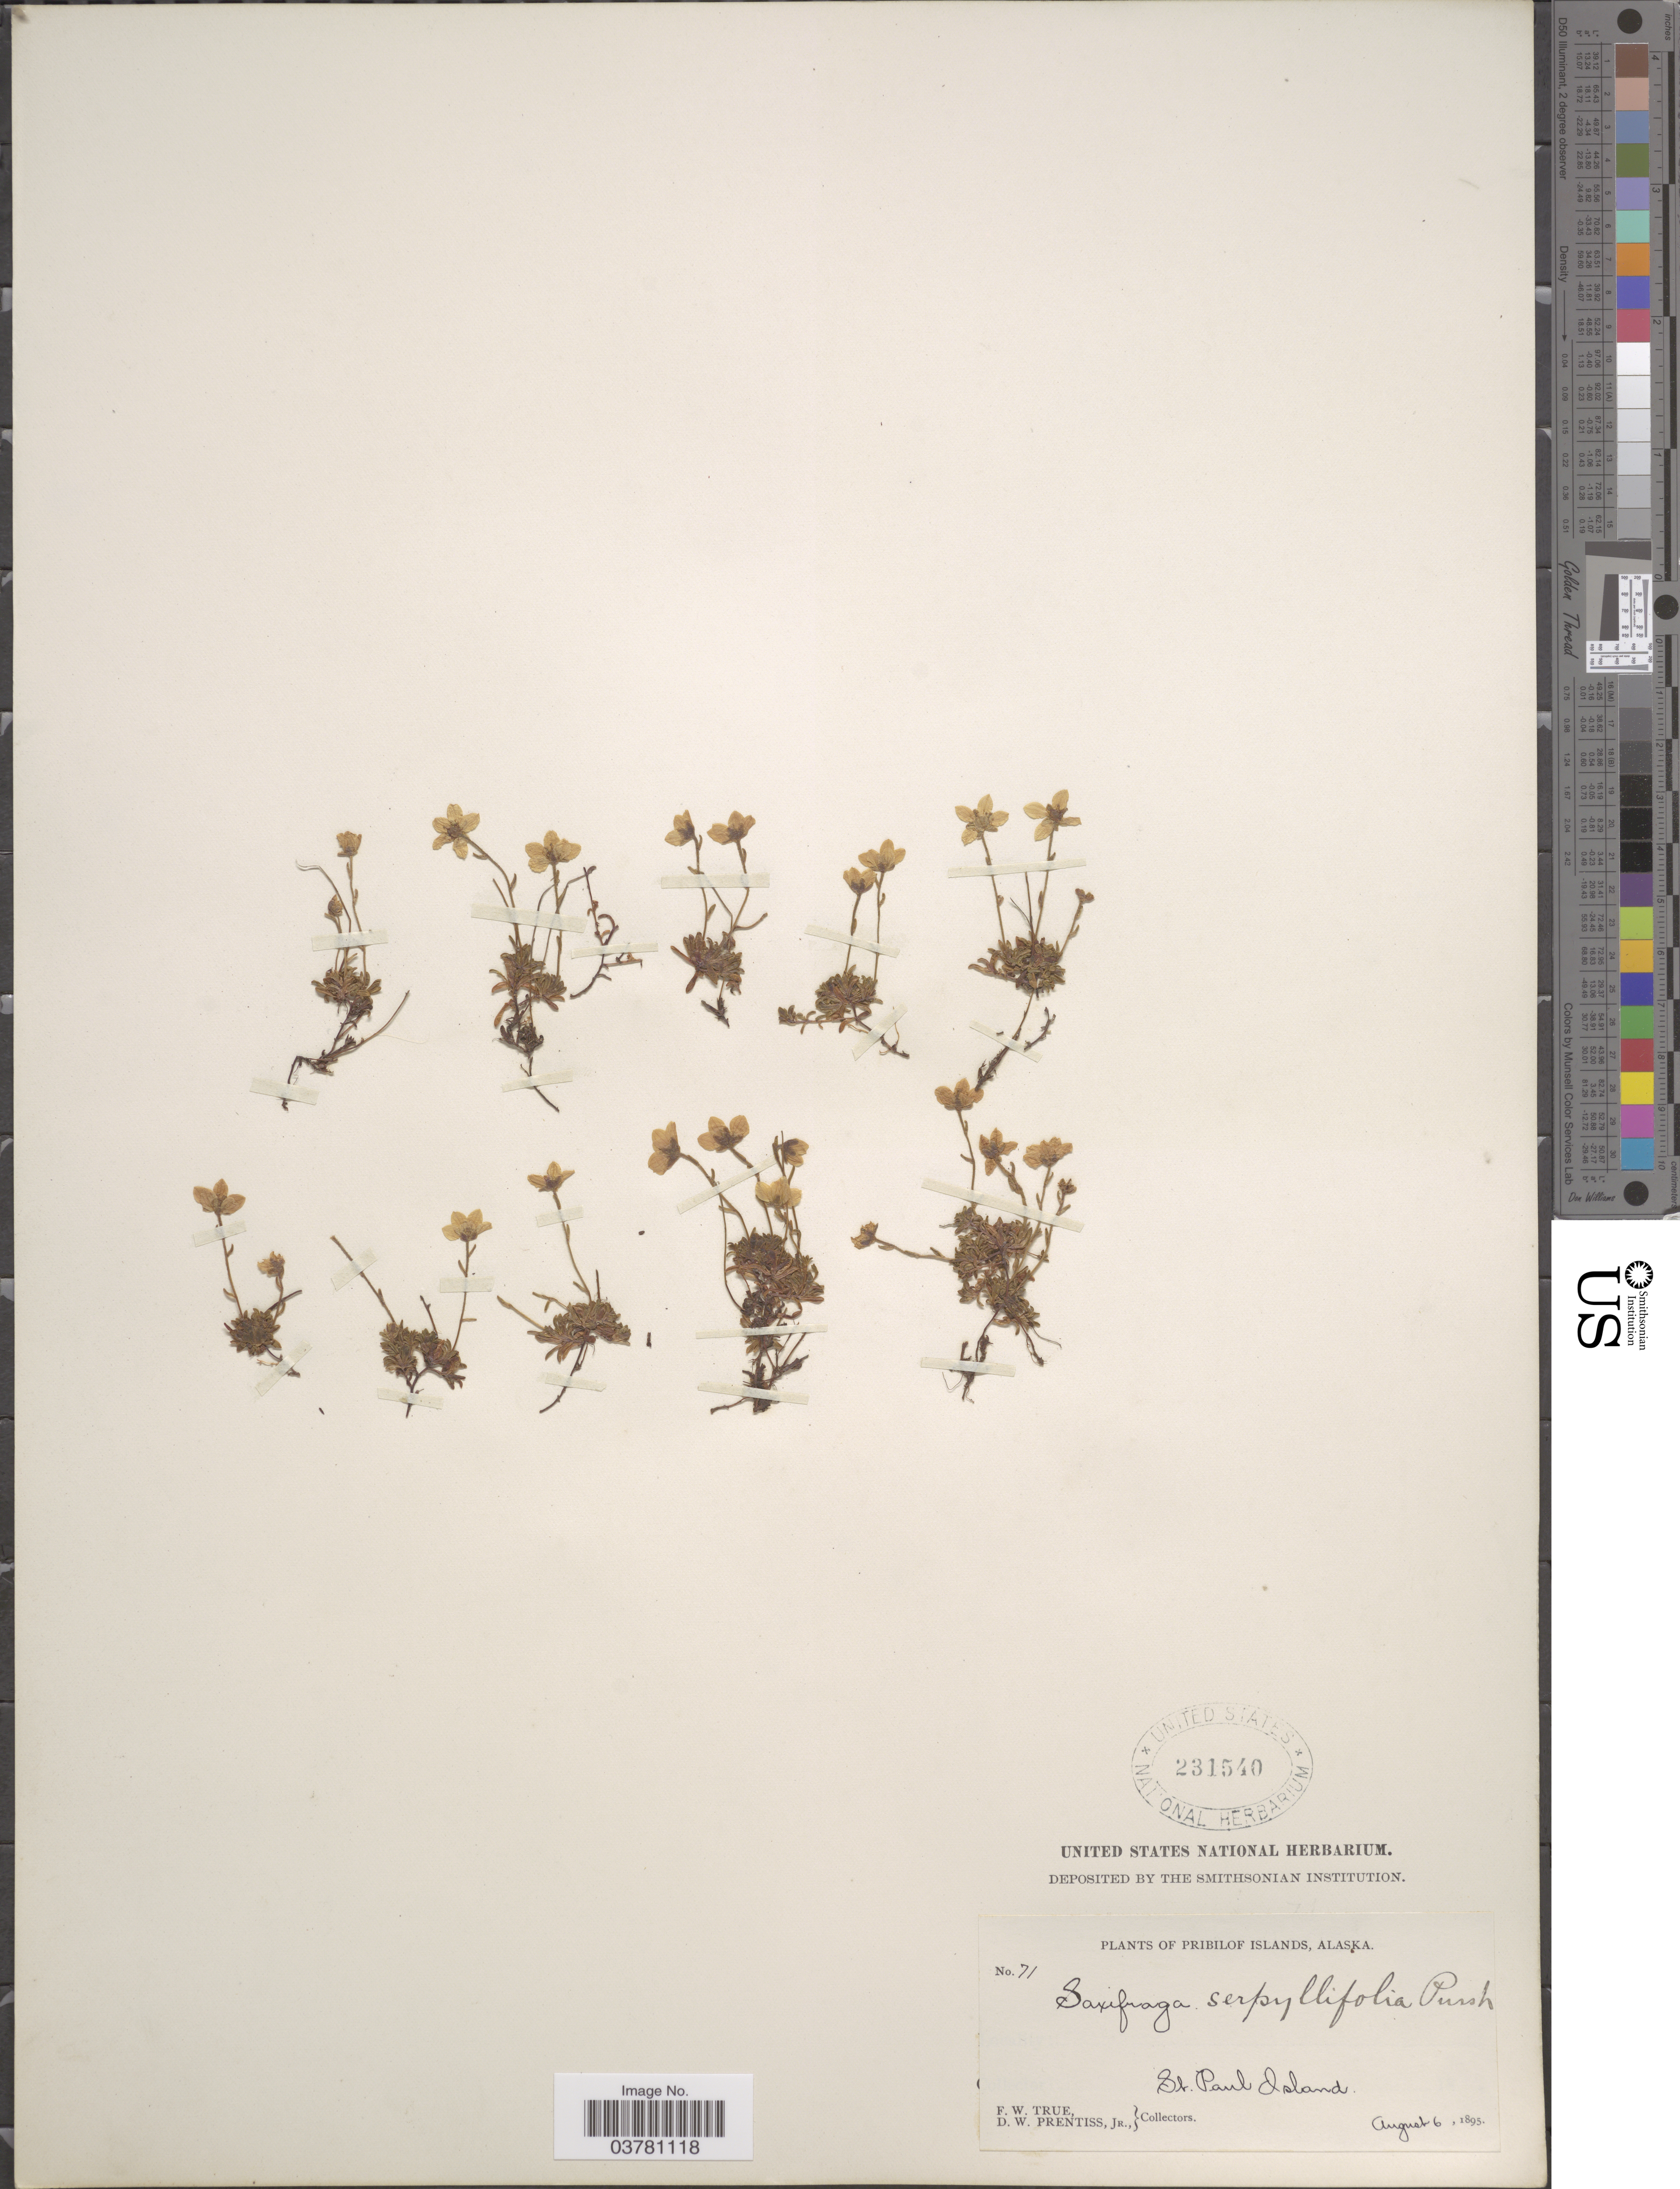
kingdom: Plantae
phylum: Tracheophyta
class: Magnoliopsida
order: Saxifragales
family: Saxifragaceae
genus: Saxifraga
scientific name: Saxifraga serpyllifolia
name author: Pursh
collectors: F. True & D. Prentiss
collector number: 71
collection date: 1895-08-06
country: United States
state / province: Alaska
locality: Pribilof Islands. St. Paul Island.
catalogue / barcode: US 231540